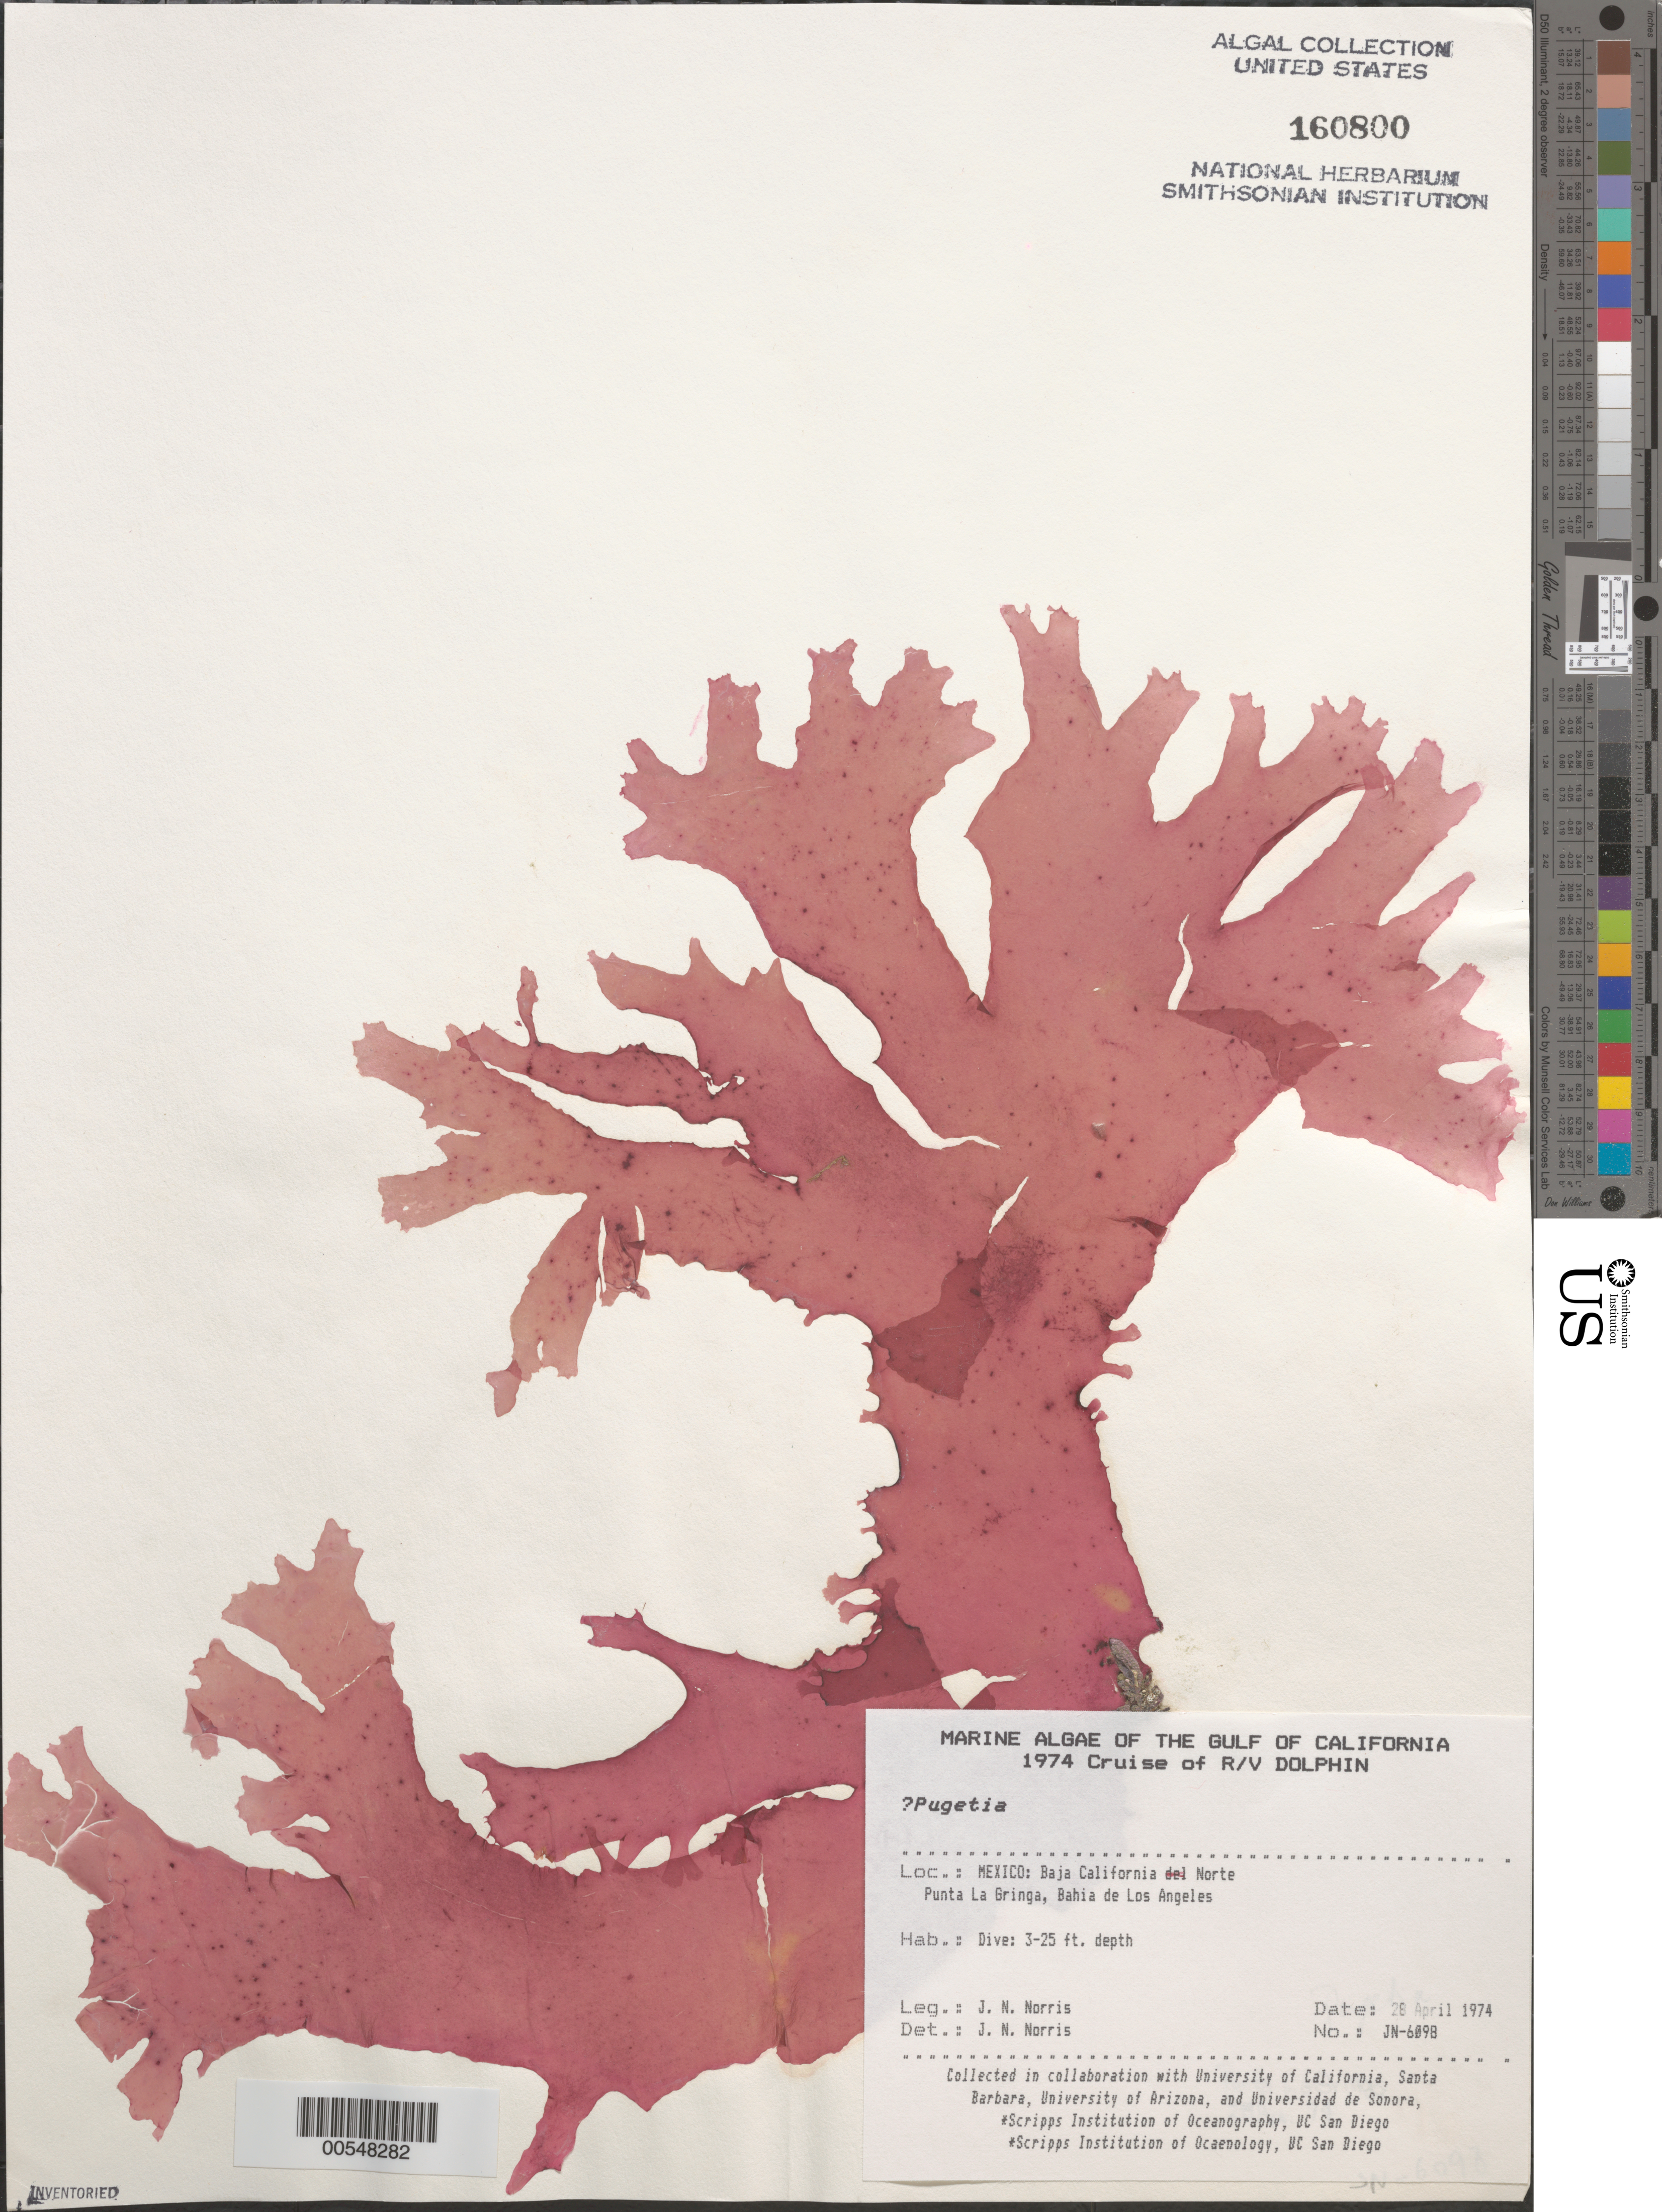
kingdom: Plantae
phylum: Rhodophyta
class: Florideophyceae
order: Gigartinales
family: Kallymeniaceae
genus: Pugetia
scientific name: Pugetia sp.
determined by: Norris, James N.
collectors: J. N. Norris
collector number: JN-6098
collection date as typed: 28 Apr 1974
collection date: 1974-04-28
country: Mexico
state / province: Baja California Norte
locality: Punta La Gringa, Bahia de Los Angeles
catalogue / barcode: US 160800